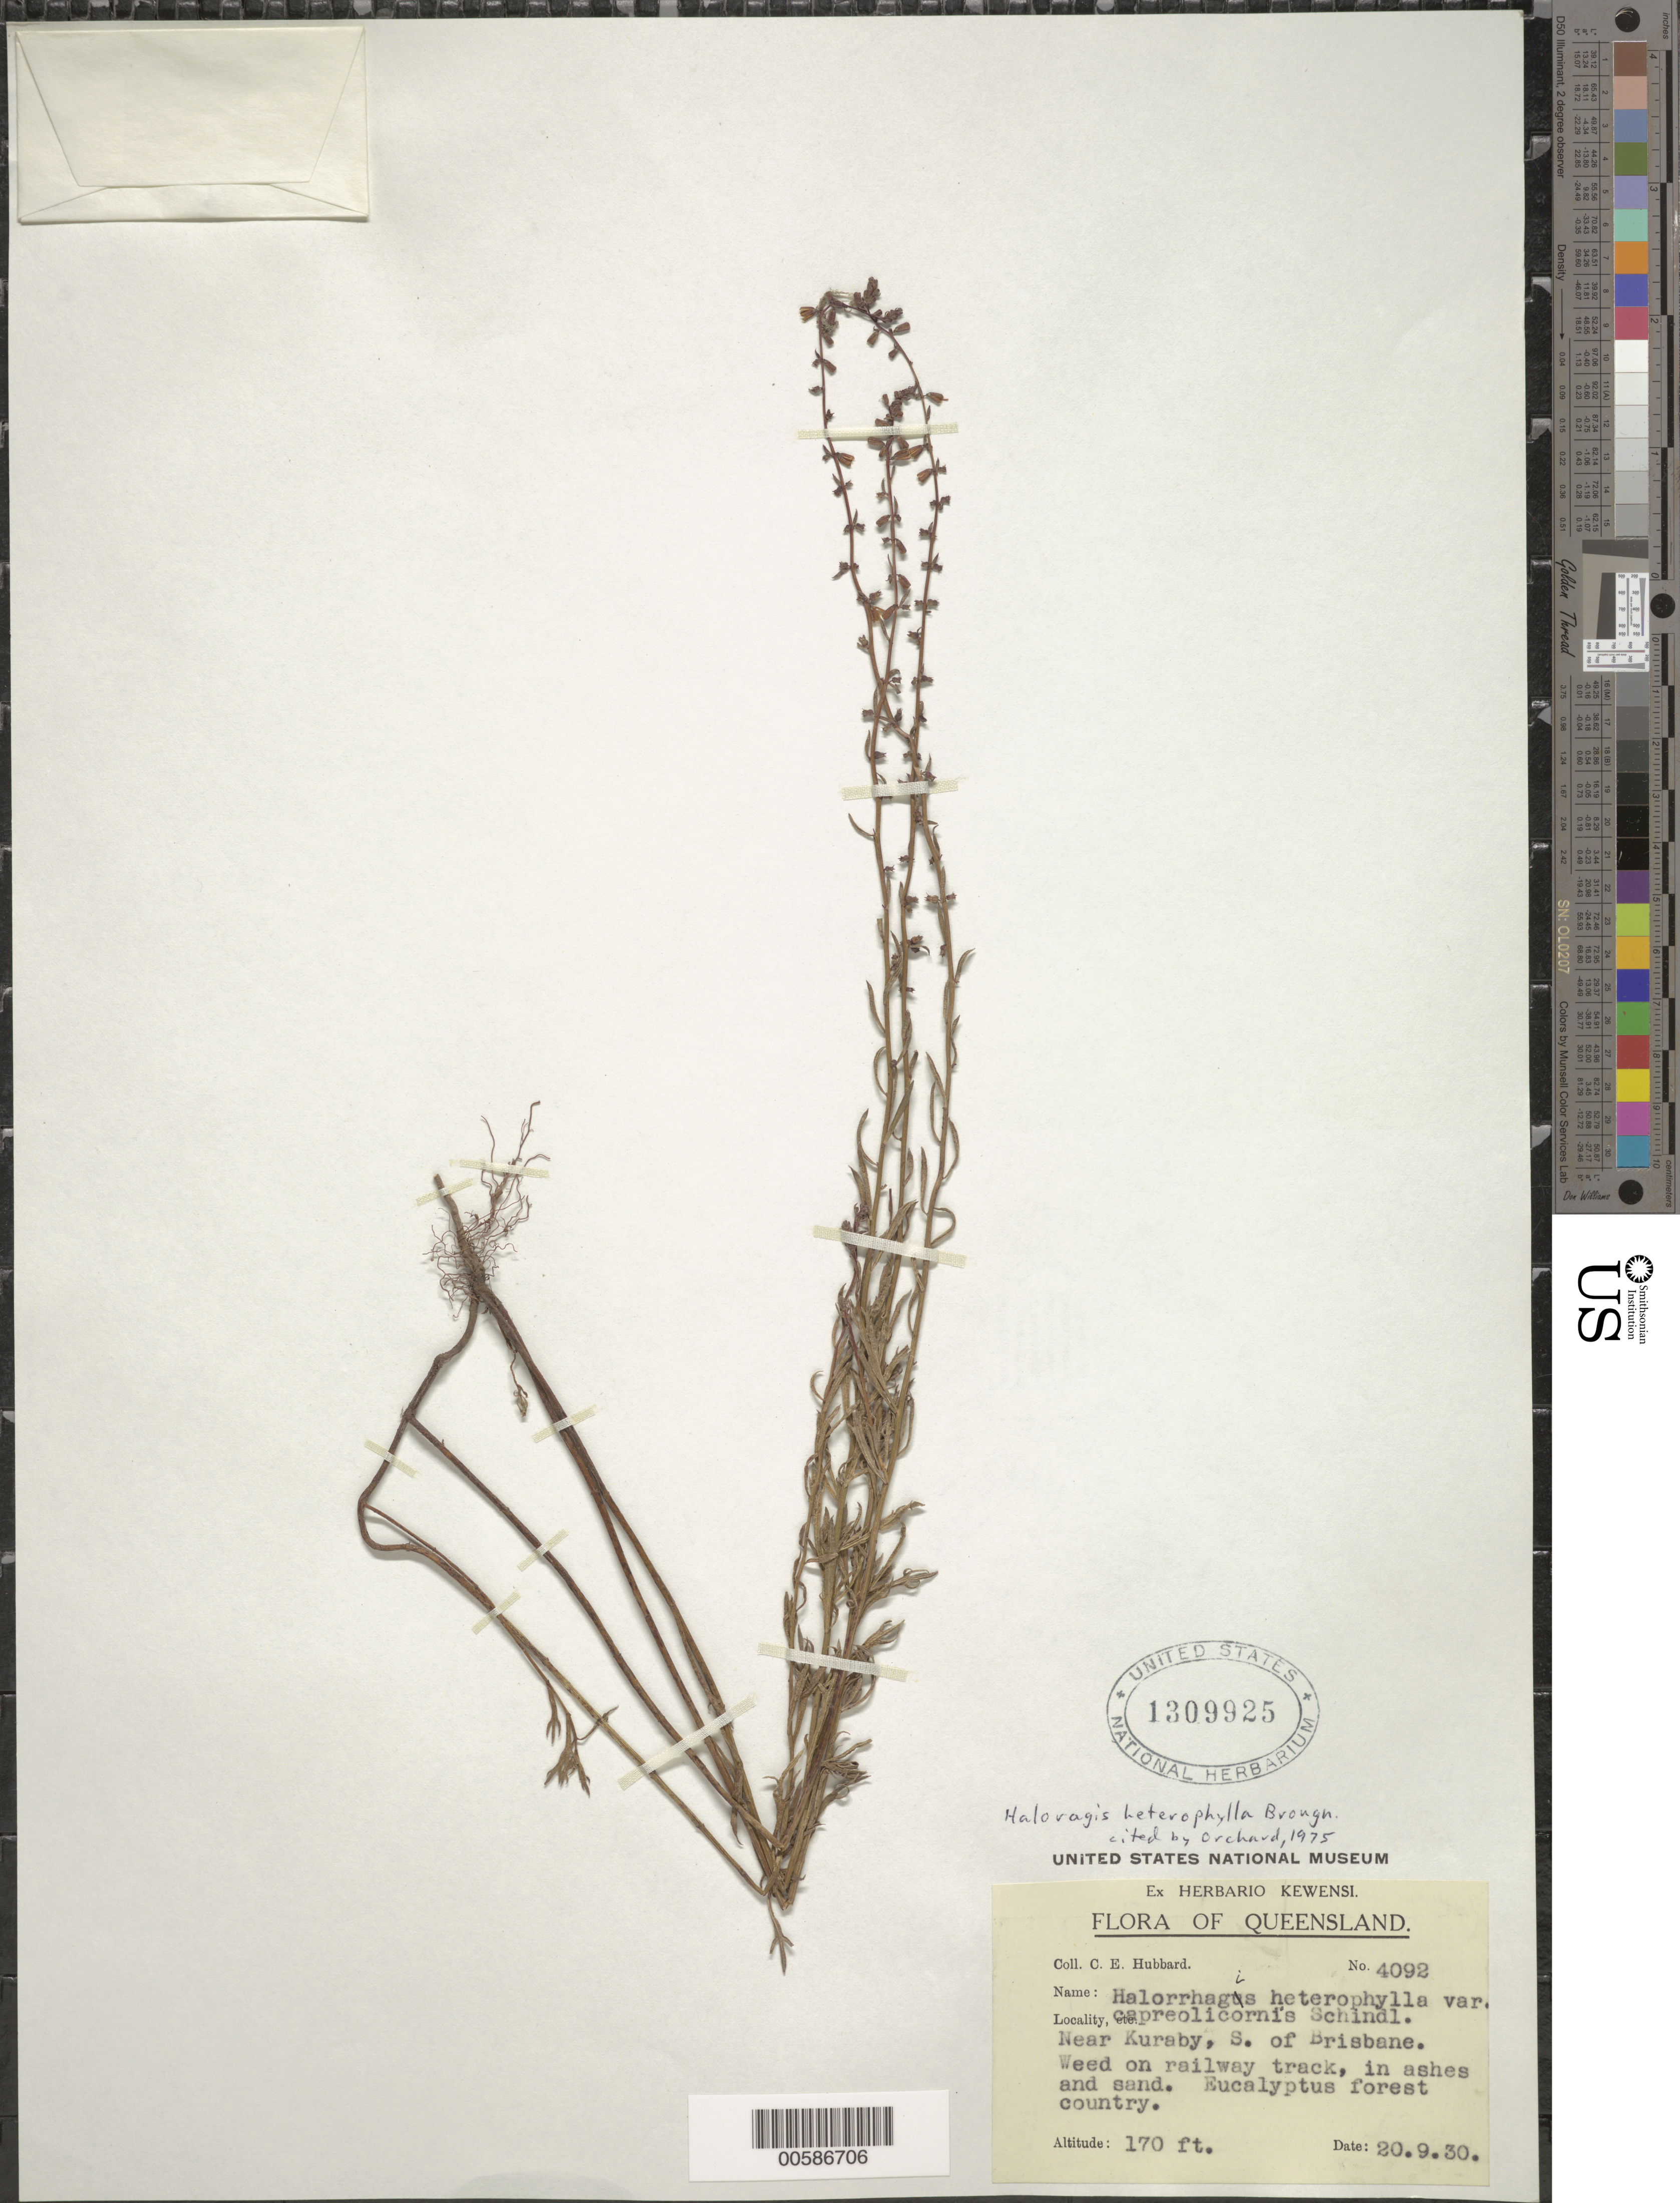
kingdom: Plantae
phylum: Tracheophyta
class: Magnoliopsida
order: Saxifragales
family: Haloragaceae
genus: Haloragis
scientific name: Haloragis heterophylla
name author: Brongn.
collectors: C. E. Hubbard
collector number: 4092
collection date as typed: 20 Sep 1930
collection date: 1930-09-20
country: Australia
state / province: Queensland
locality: Near Kuraby, S of Brisbane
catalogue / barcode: US 1309925